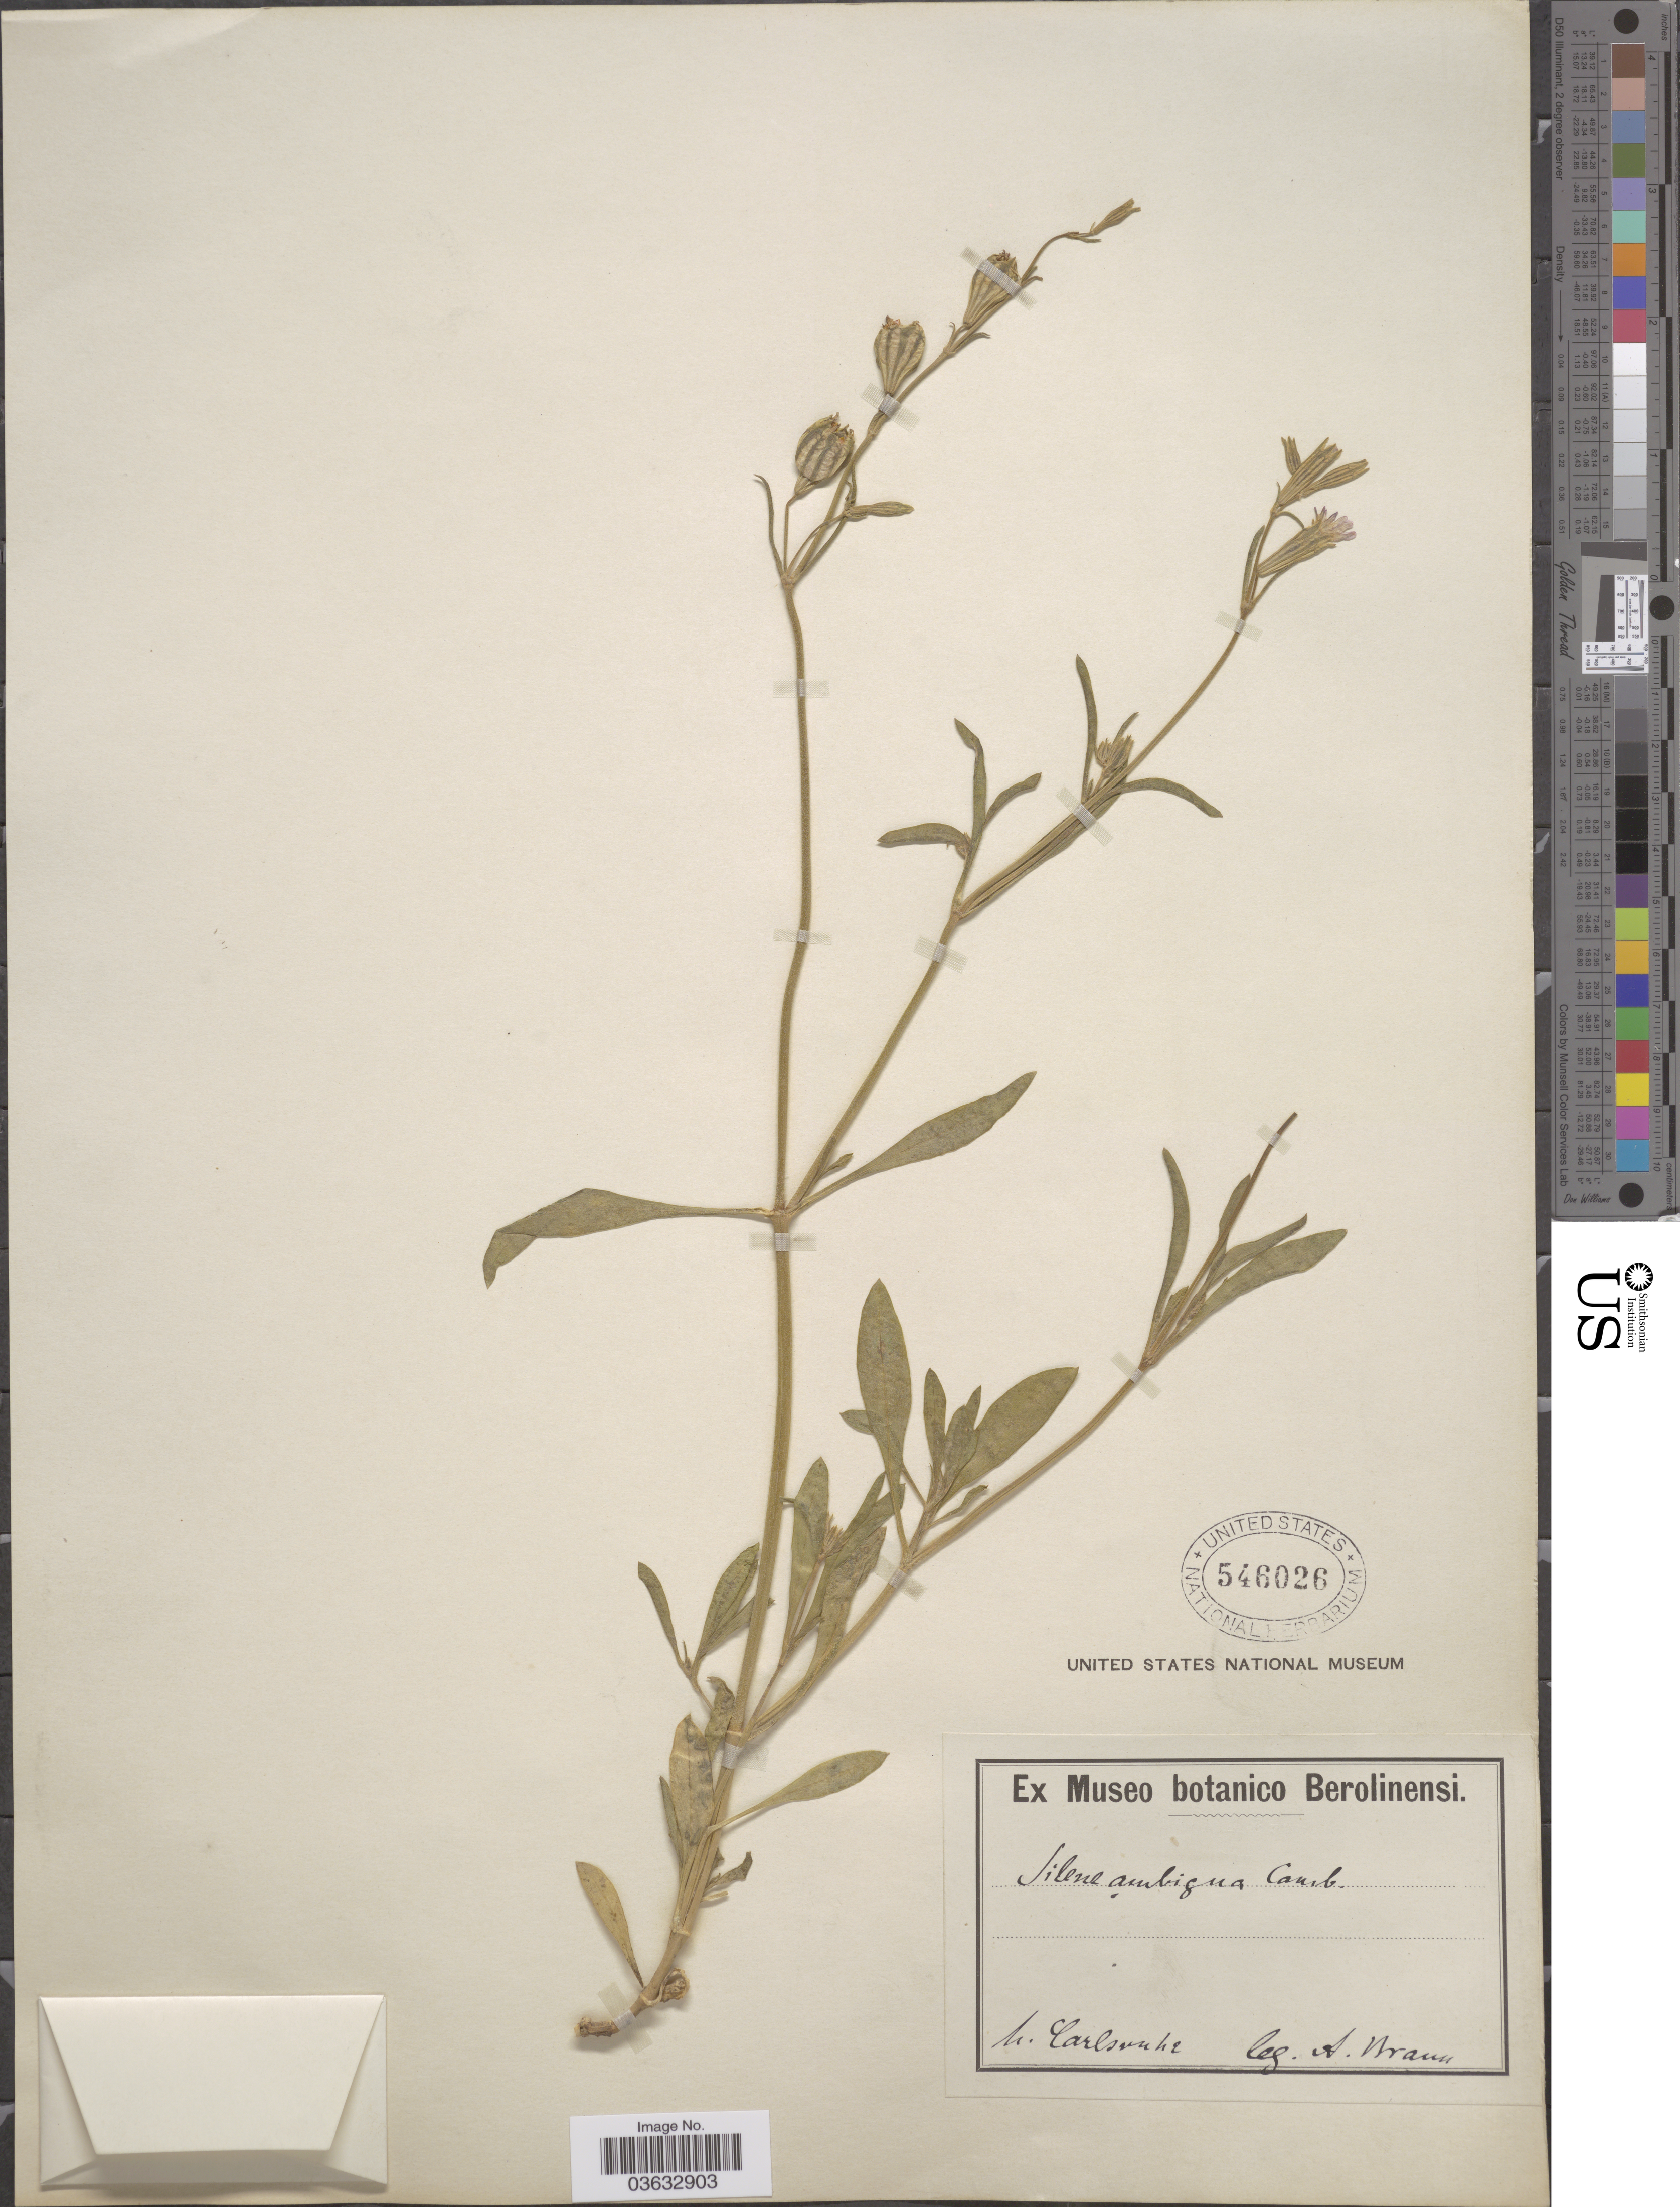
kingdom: Plantae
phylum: Tracheophyta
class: Magnoliopsida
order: Caryophyllales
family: Caryophyllaceae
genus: Silene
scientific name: Silene ambigua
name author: Cambess. ex Soy.-Will.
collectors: A. Braun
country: Germany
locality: h. Carlsruhe.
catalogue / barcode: US 546026